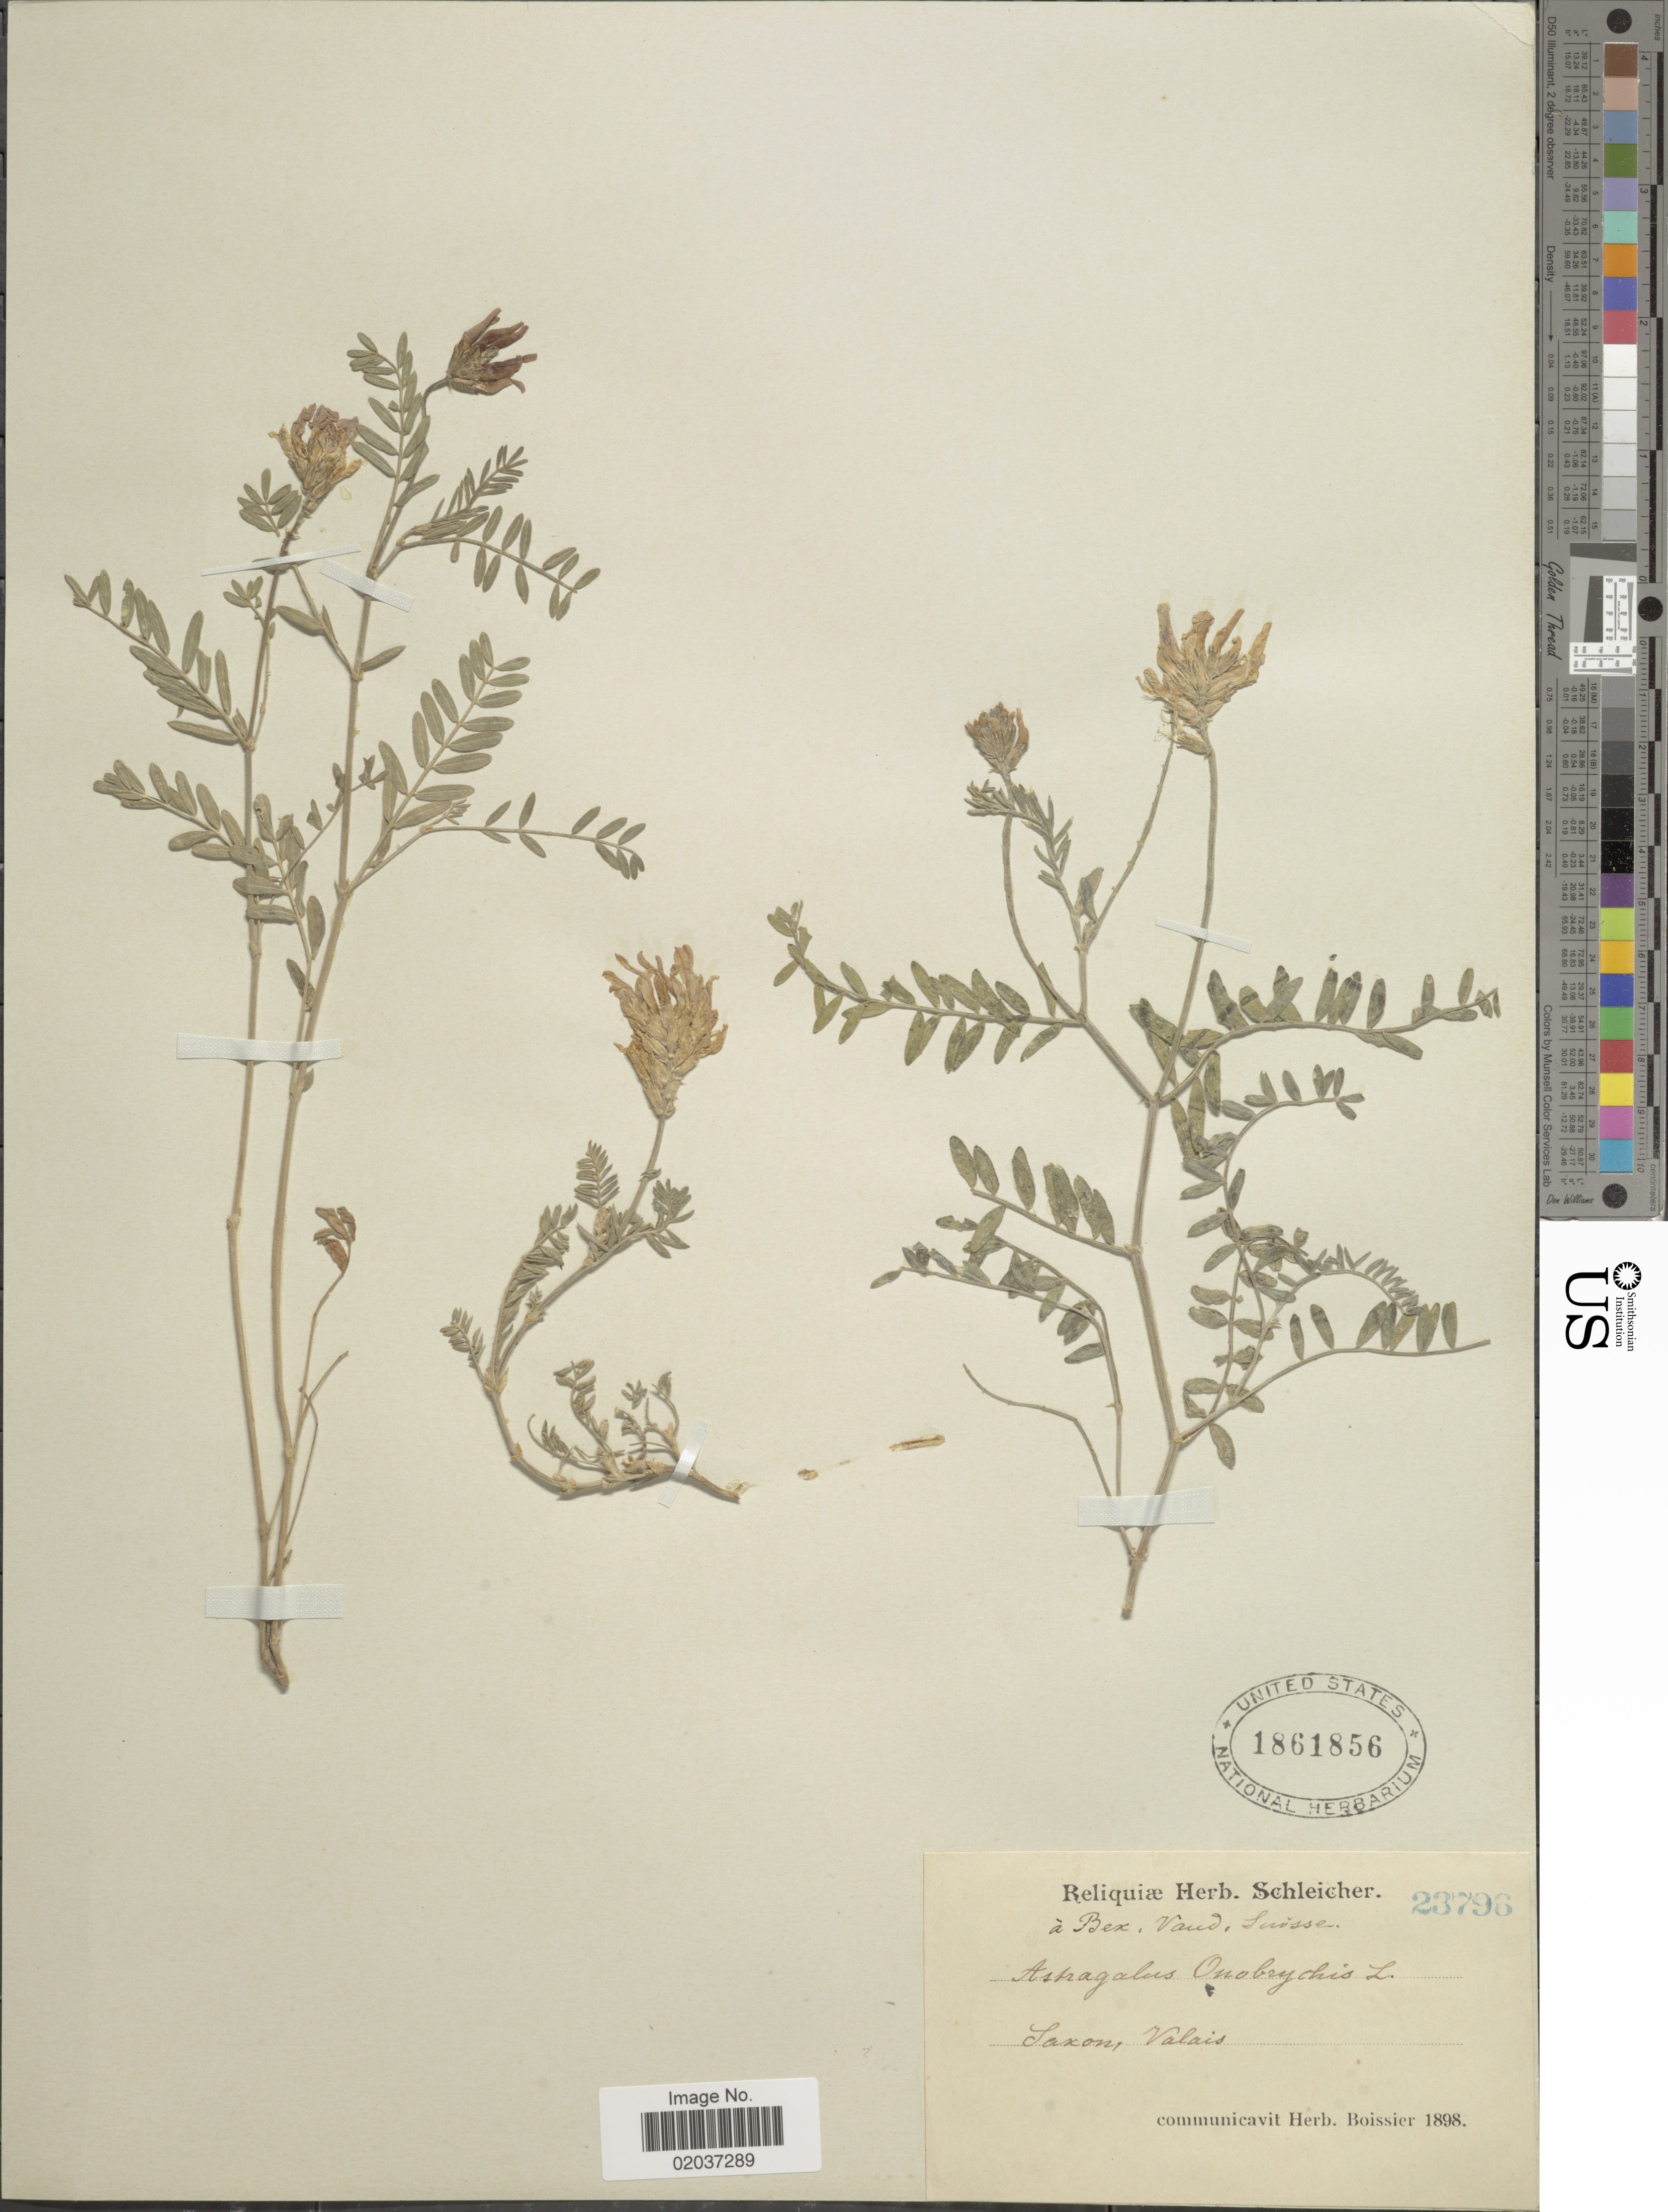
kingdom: Plantae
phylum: Tracheophyta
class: Magnoliopsida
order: Fabales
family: Fabaceae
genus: Astragalus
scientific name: Astragalus onobrychis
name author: L.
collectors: ex herb. Schleicher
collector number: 23796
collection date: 1898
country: Switzerland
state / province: Valais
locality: Saxon, Valais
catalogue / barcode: US 1861856